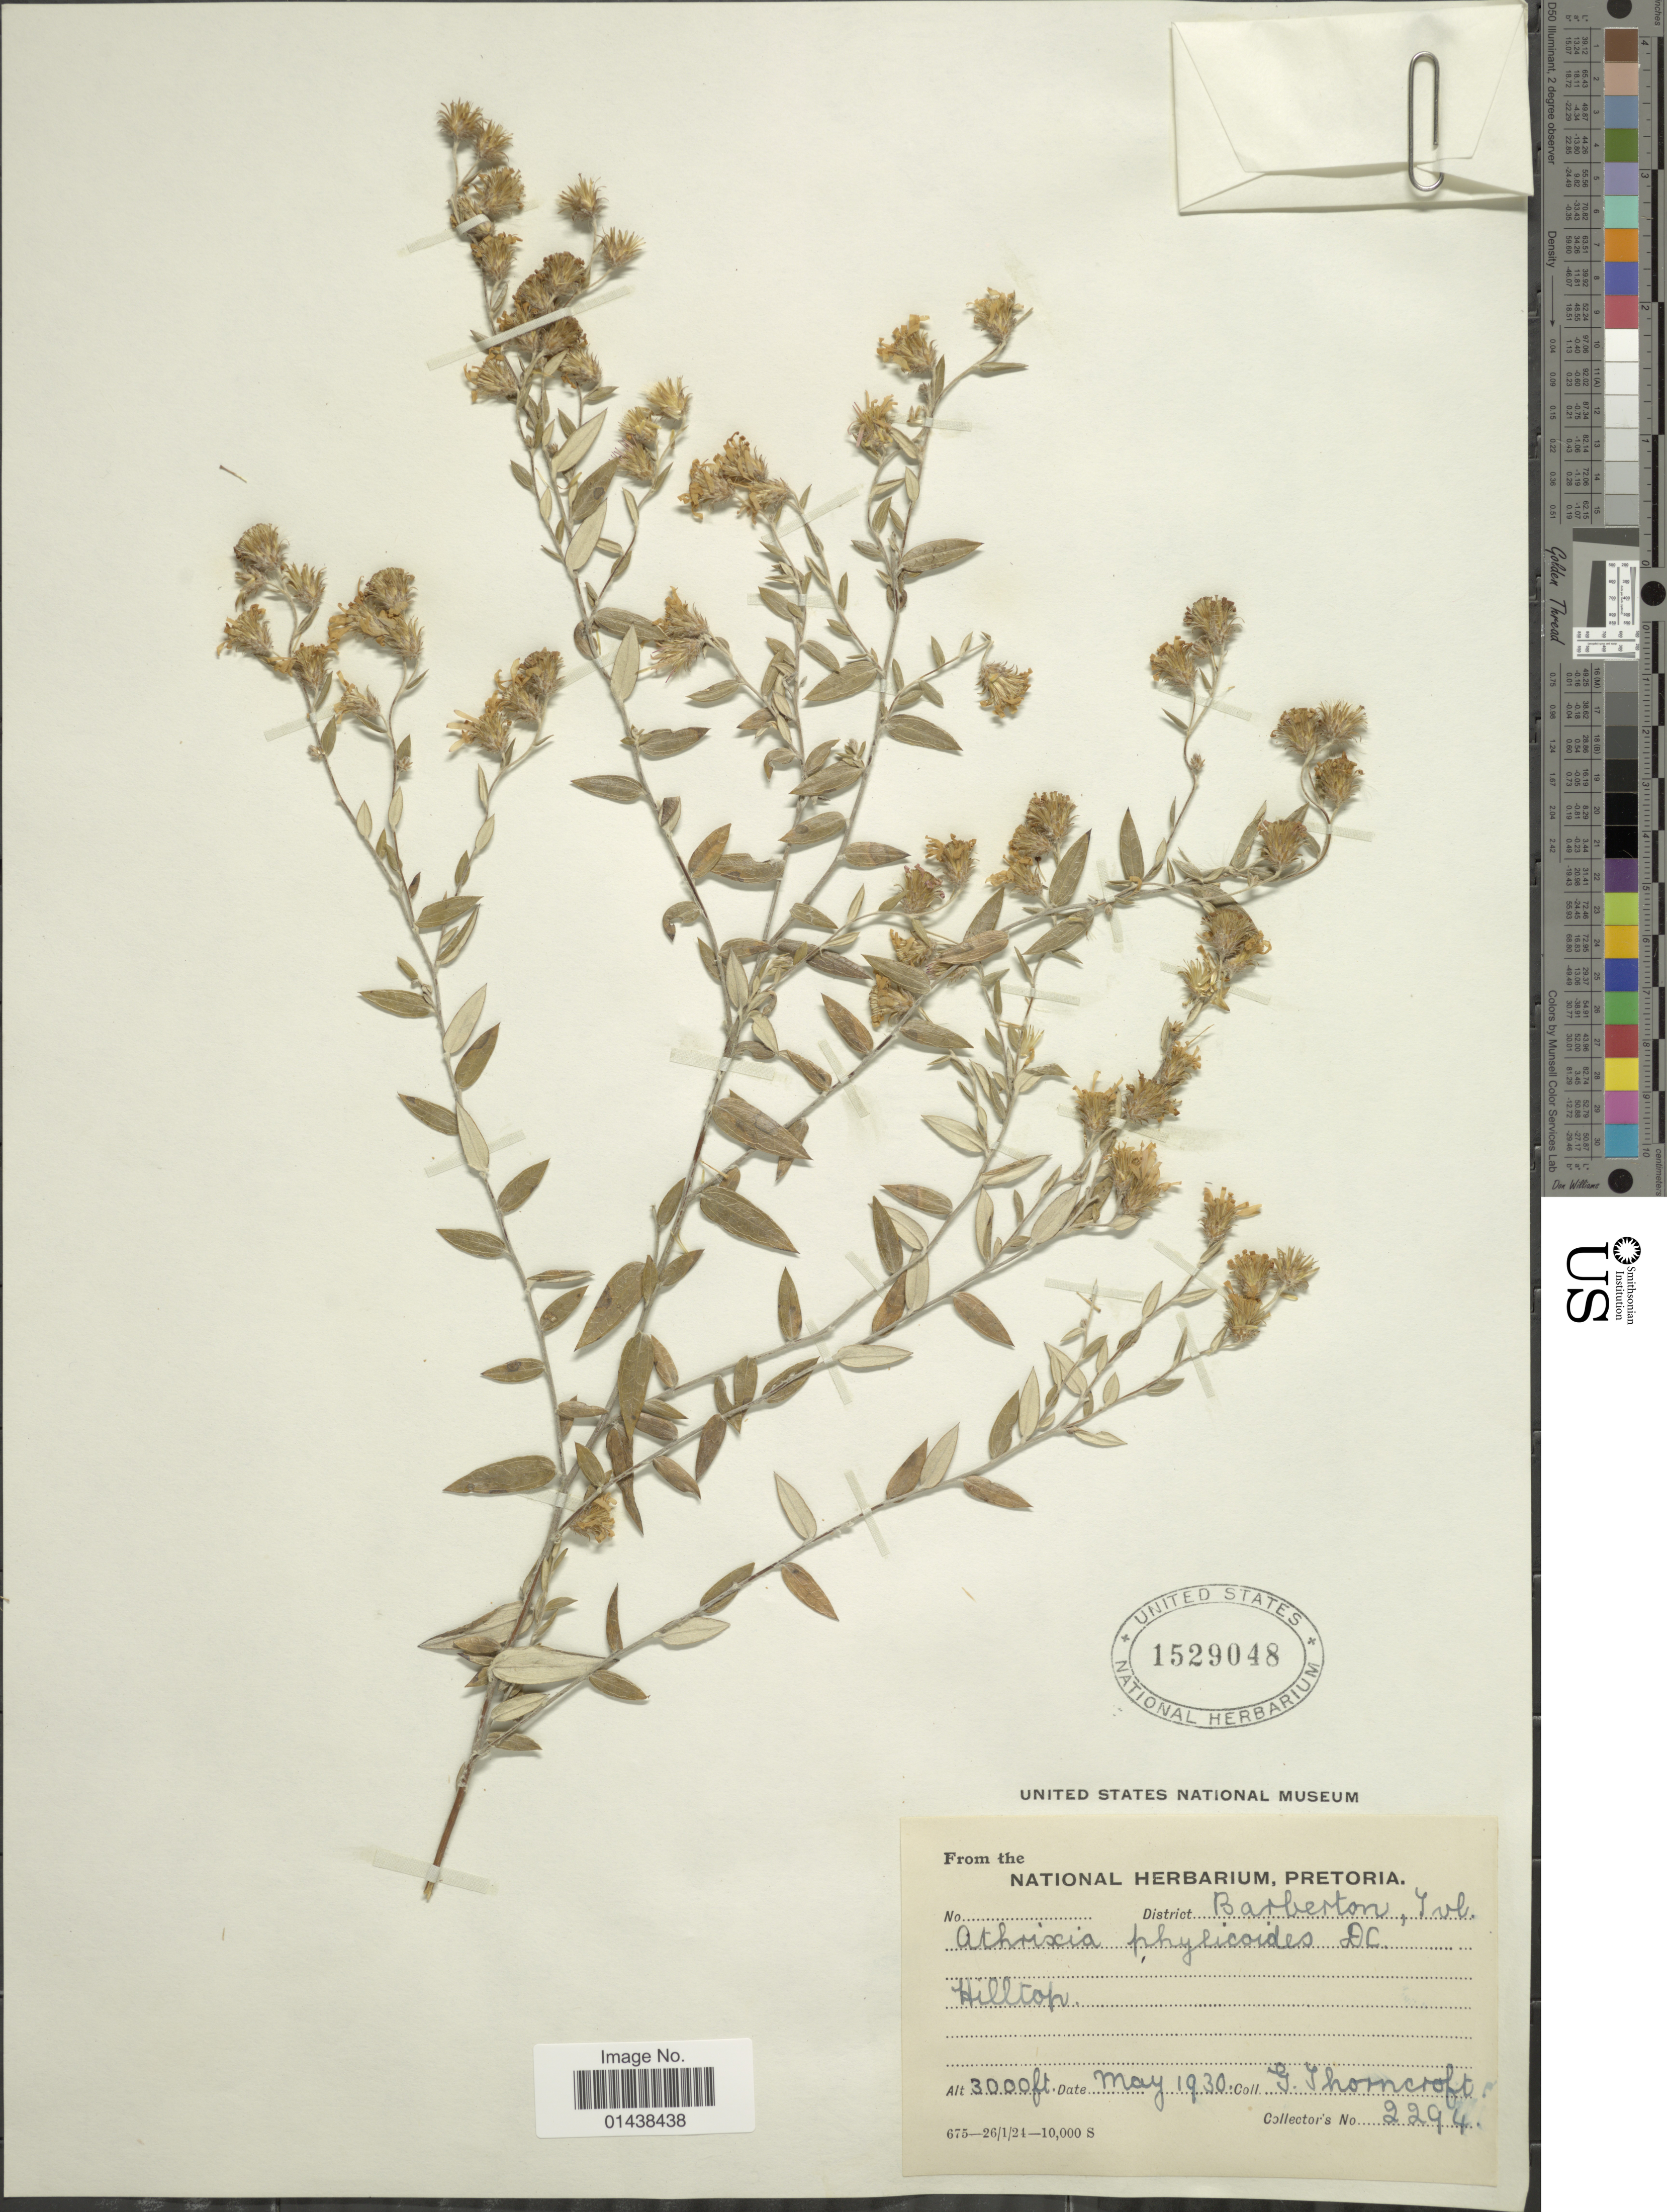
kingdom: Plantae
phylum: Tracheophyta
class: Magnoliopsida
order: Asterales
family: Asteraceae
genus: Athrixia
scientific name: Athrixia phylicoides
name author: DC.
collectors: G. Thorncroft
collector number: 2294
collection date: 1930-05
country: South Africa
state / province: Mpumalanga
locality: District Barberton, Tvl. Hilltop.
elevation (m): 914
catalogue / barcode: US 1529048